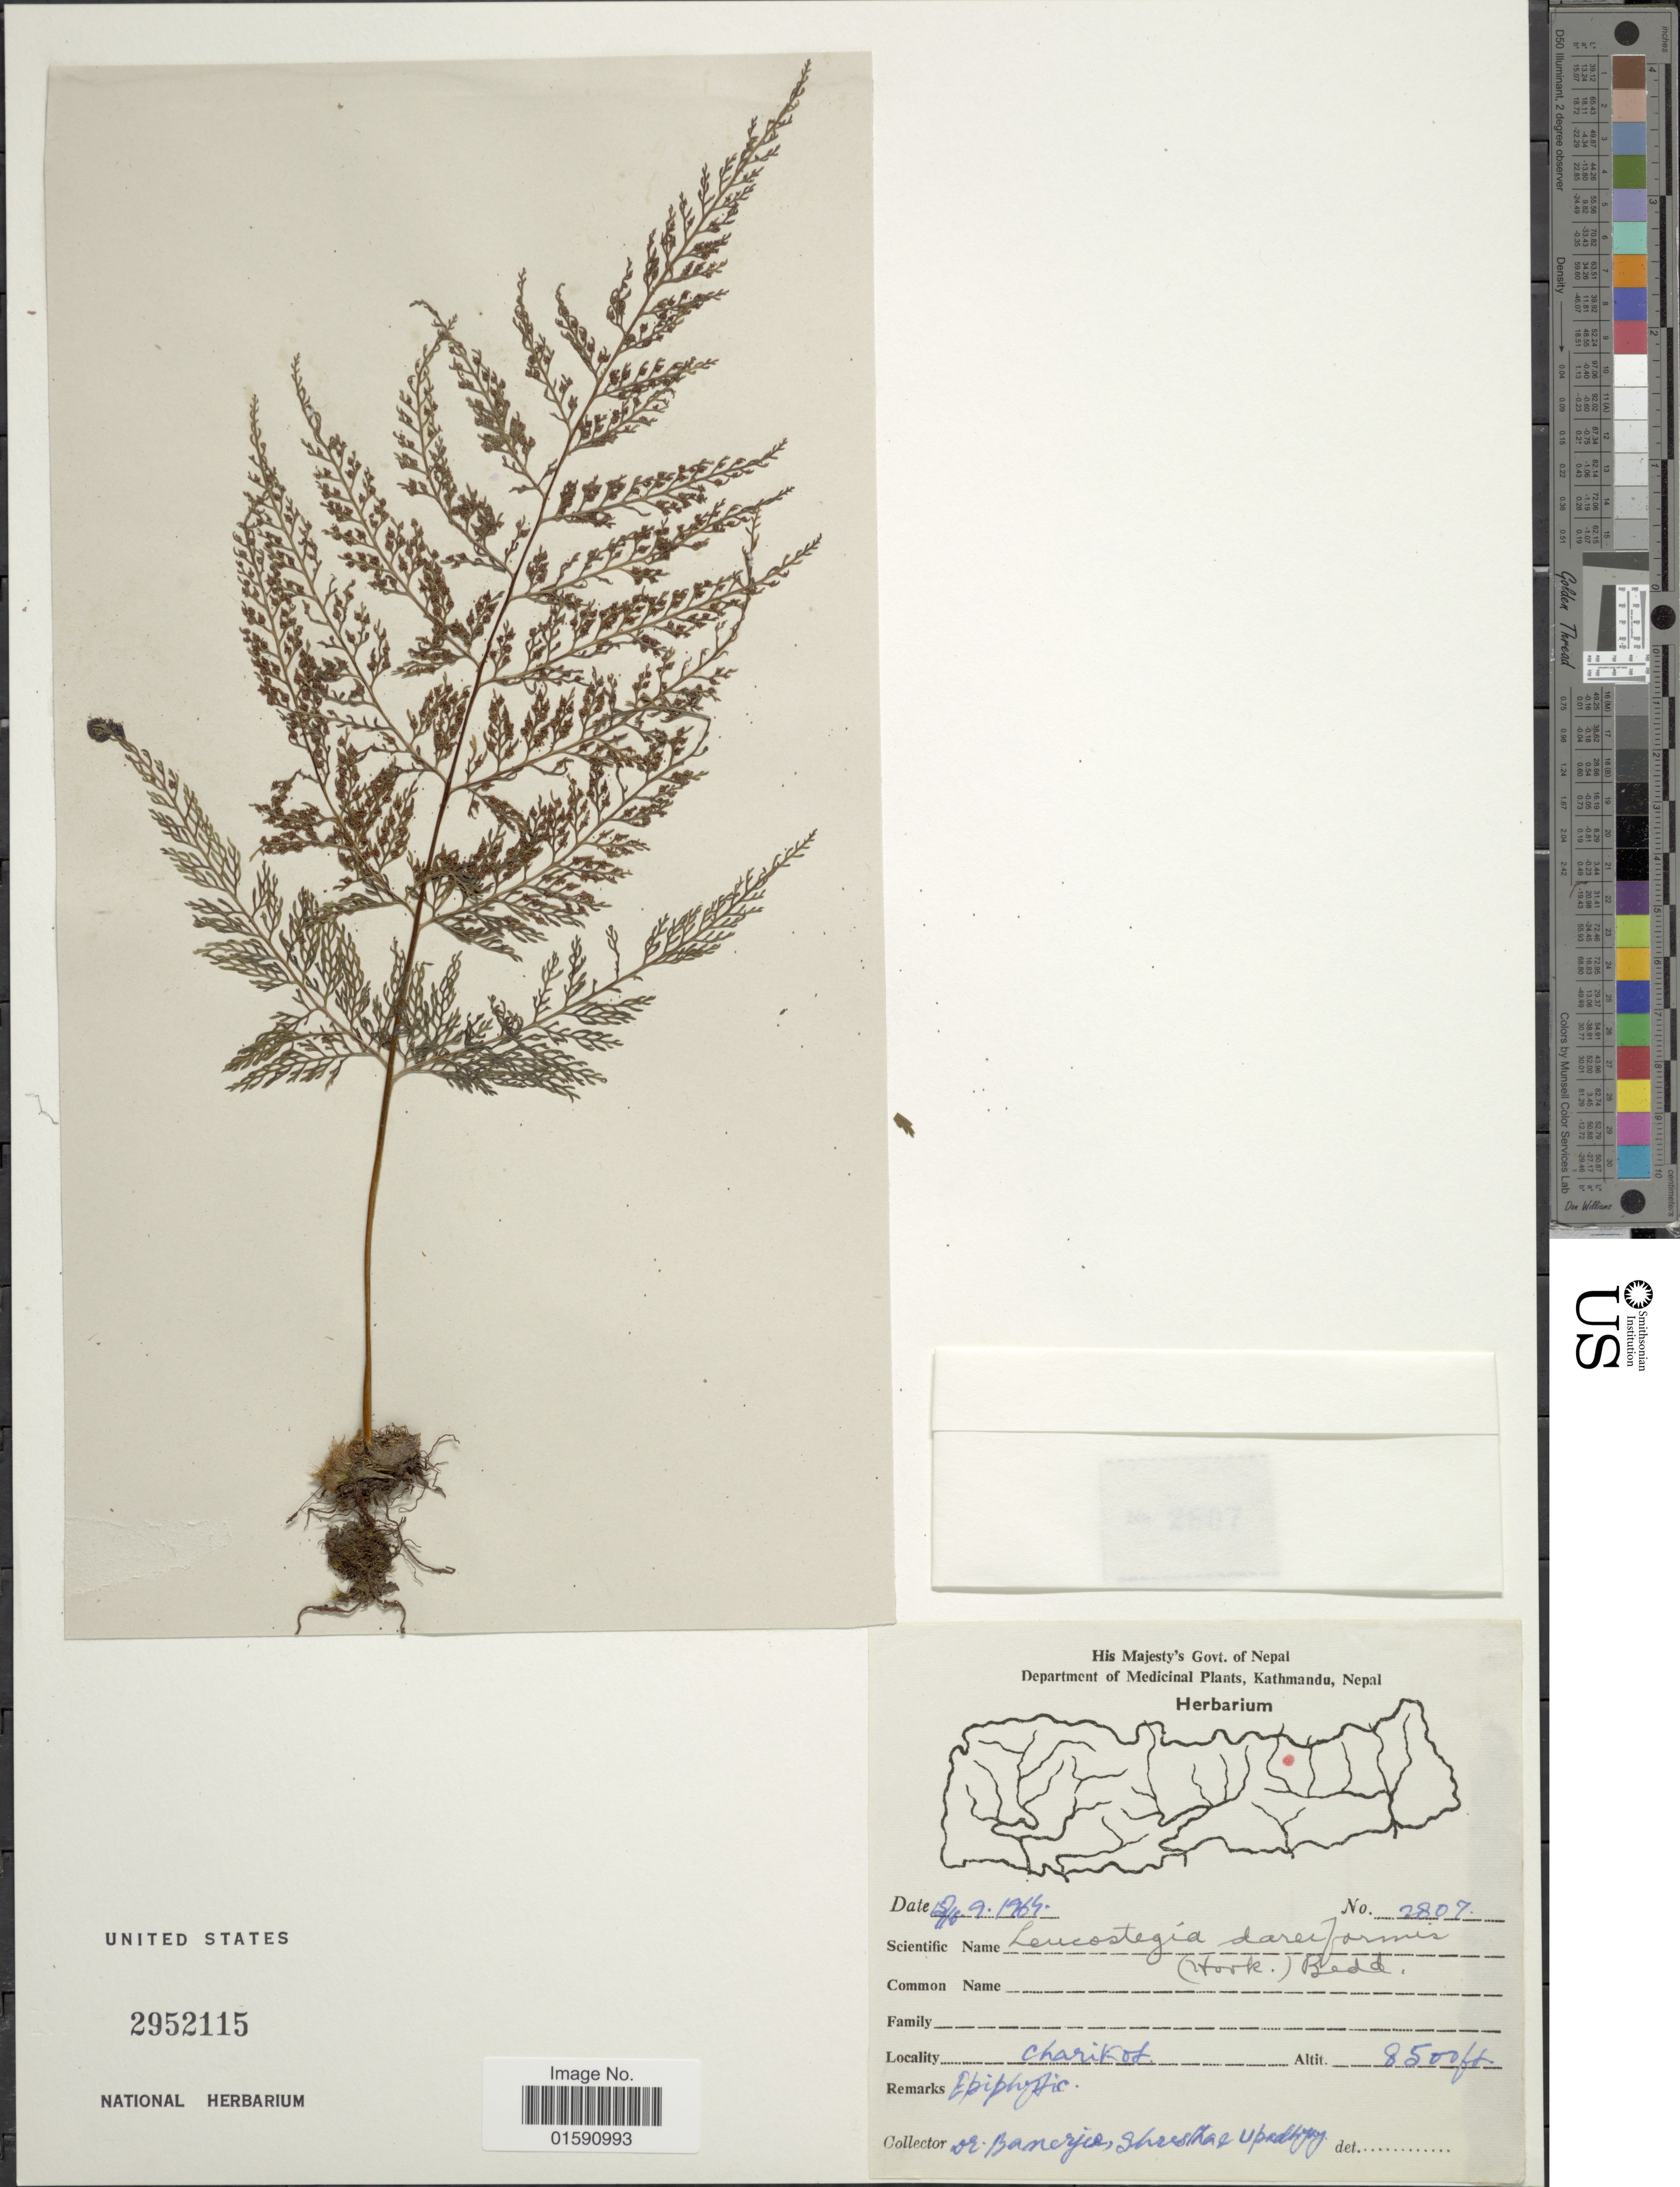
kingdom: Plantae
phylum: Tracheophyta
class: Polypodiopsida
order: Polypodiales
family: Polypodiaceae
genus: Gymnogrammitis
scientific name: Gymnogrammitis dareiformis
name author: (Hook.) Ching ex Tardieu & C. Chr.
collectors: -. Banerjee, -. Shrestha & Upadhyay, --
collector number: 2807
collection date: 1964-09-15/1964-09-16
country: Nepal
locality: Charikot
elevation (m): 2591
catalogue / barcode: US 2952115